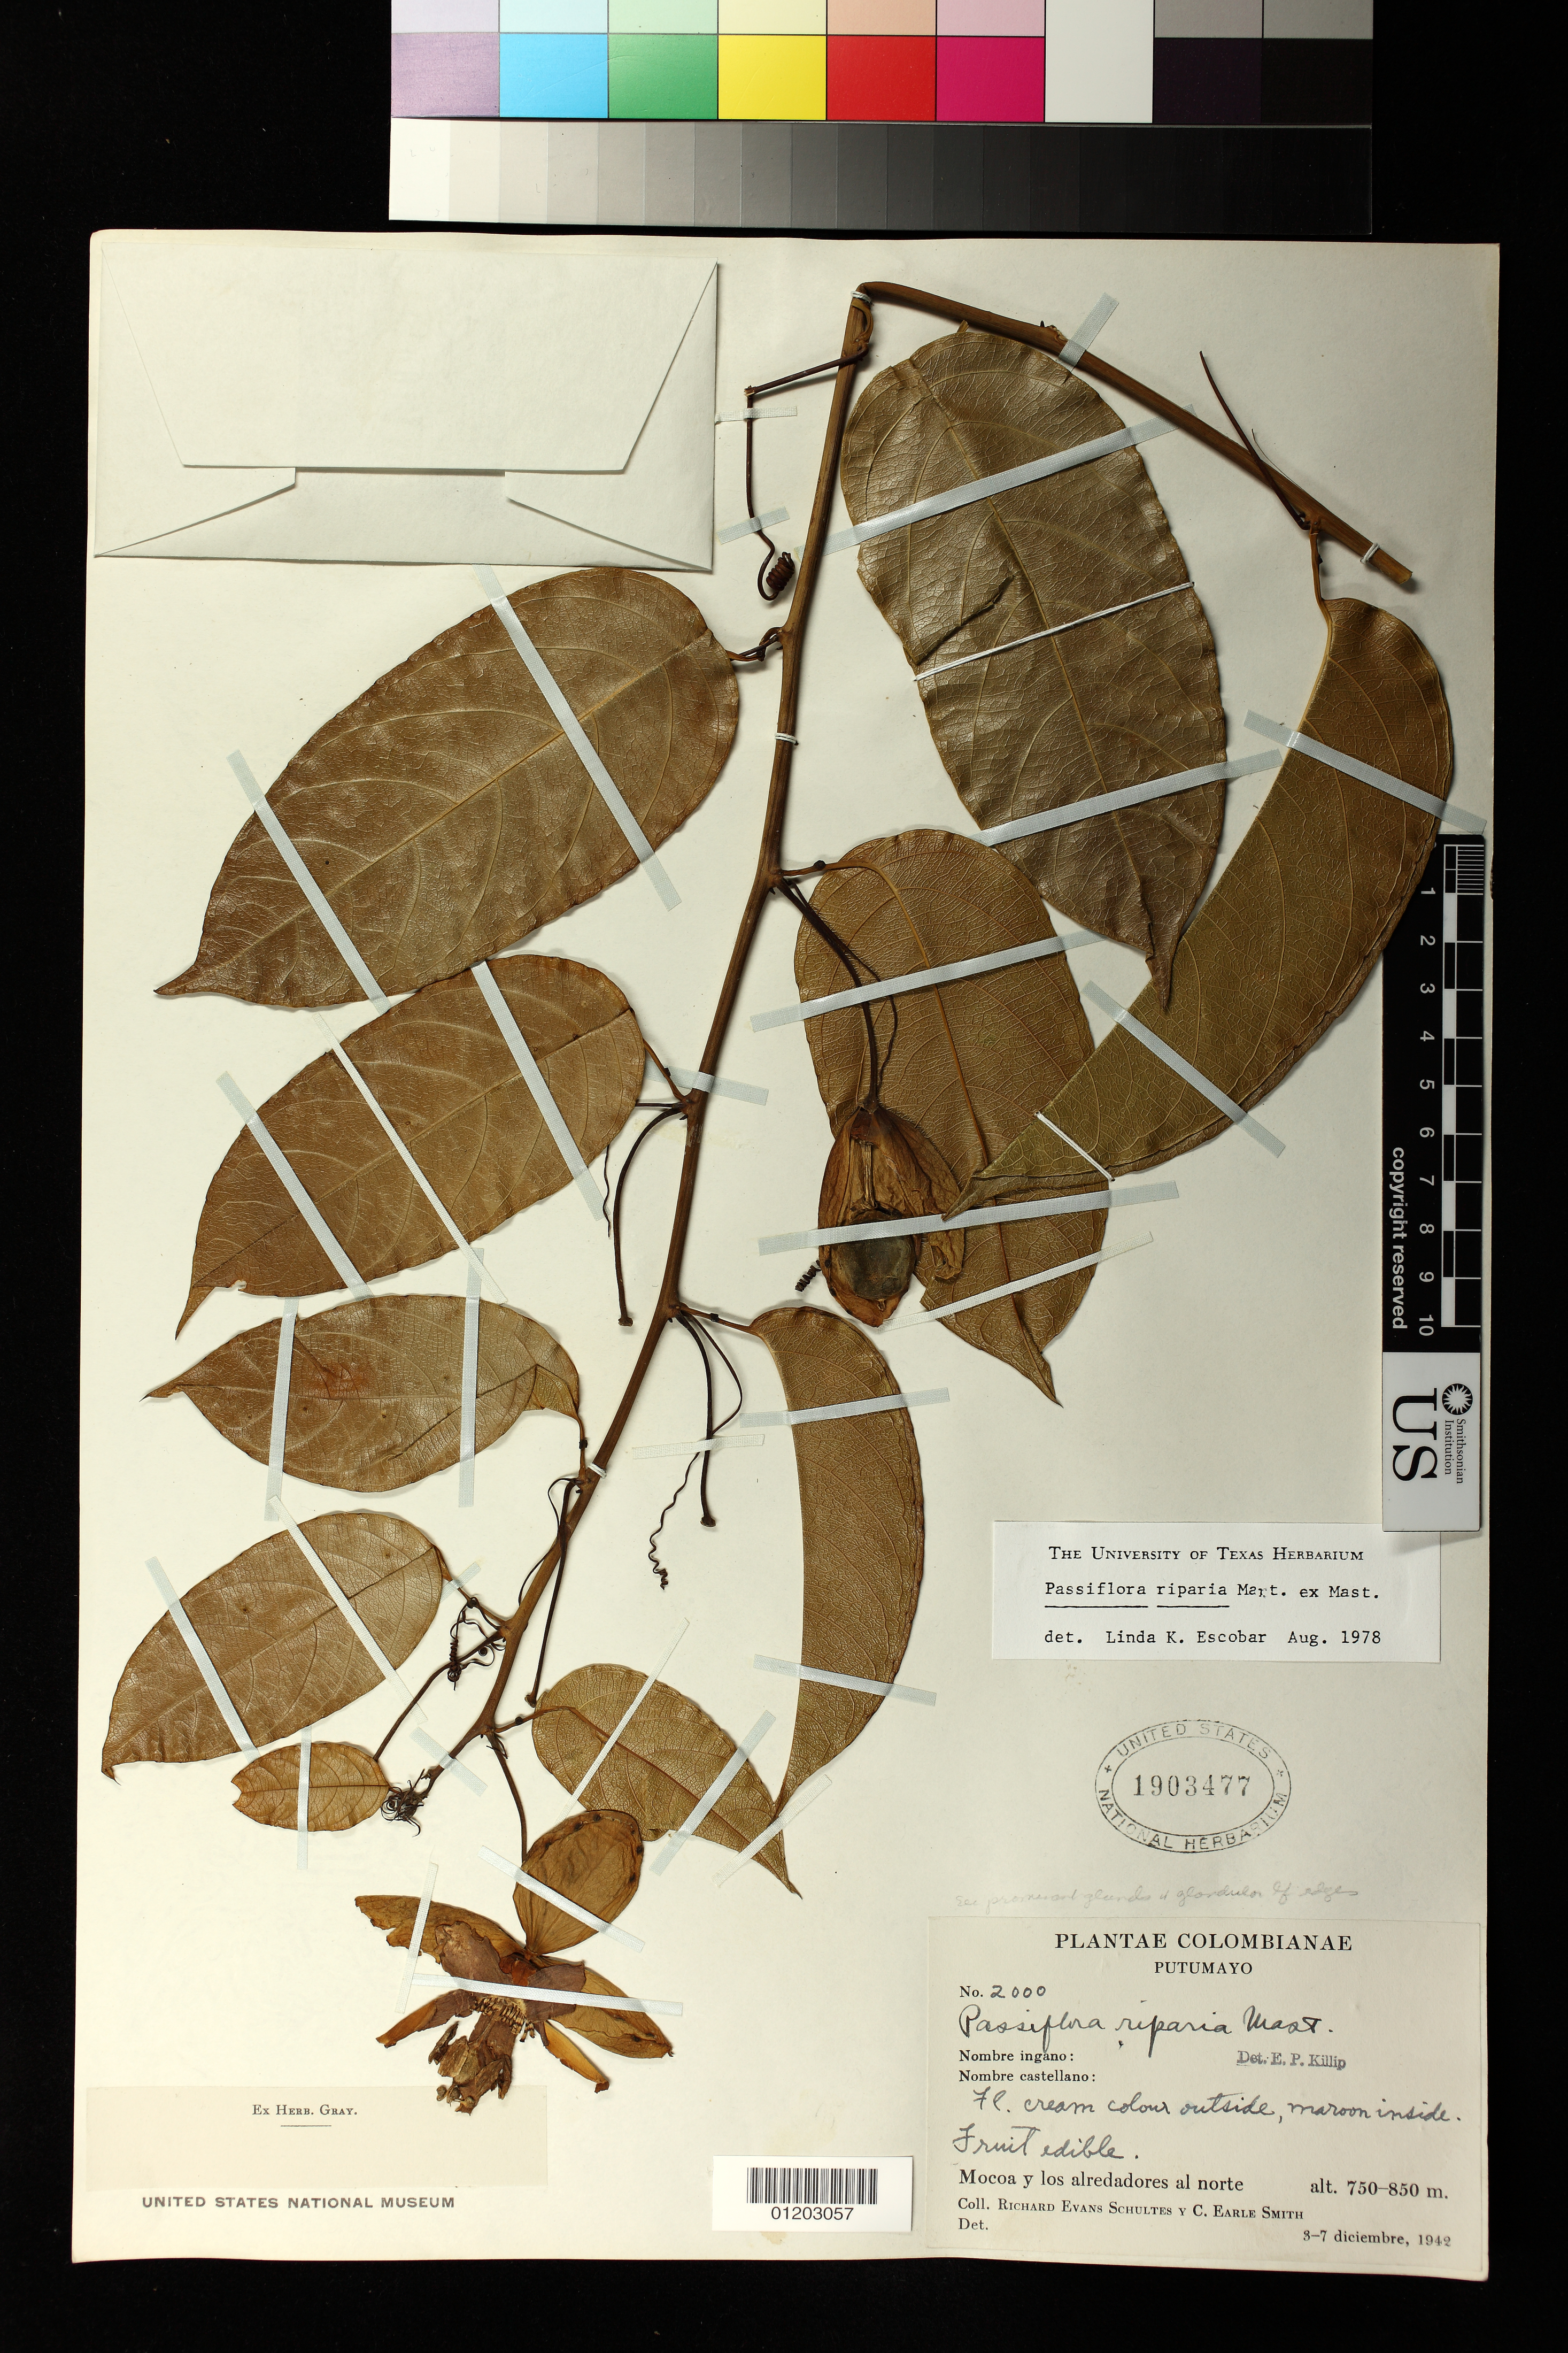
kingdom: Plantae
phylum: Tracheophyta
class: Magnoliopsida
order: Malpighiales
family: Passifloraceae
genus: Passiflora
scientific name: Passiflora riparia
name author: Mart. ex Mast.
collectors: R. E. Schultes & C. E. Smith Jr.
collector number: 2000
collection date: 1942-12-03/1942-12-07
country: Colombia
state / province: Putumayo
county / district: Mocoa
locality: Mocoa y los alredadores al norte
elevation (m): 750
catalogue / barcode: US 1903477